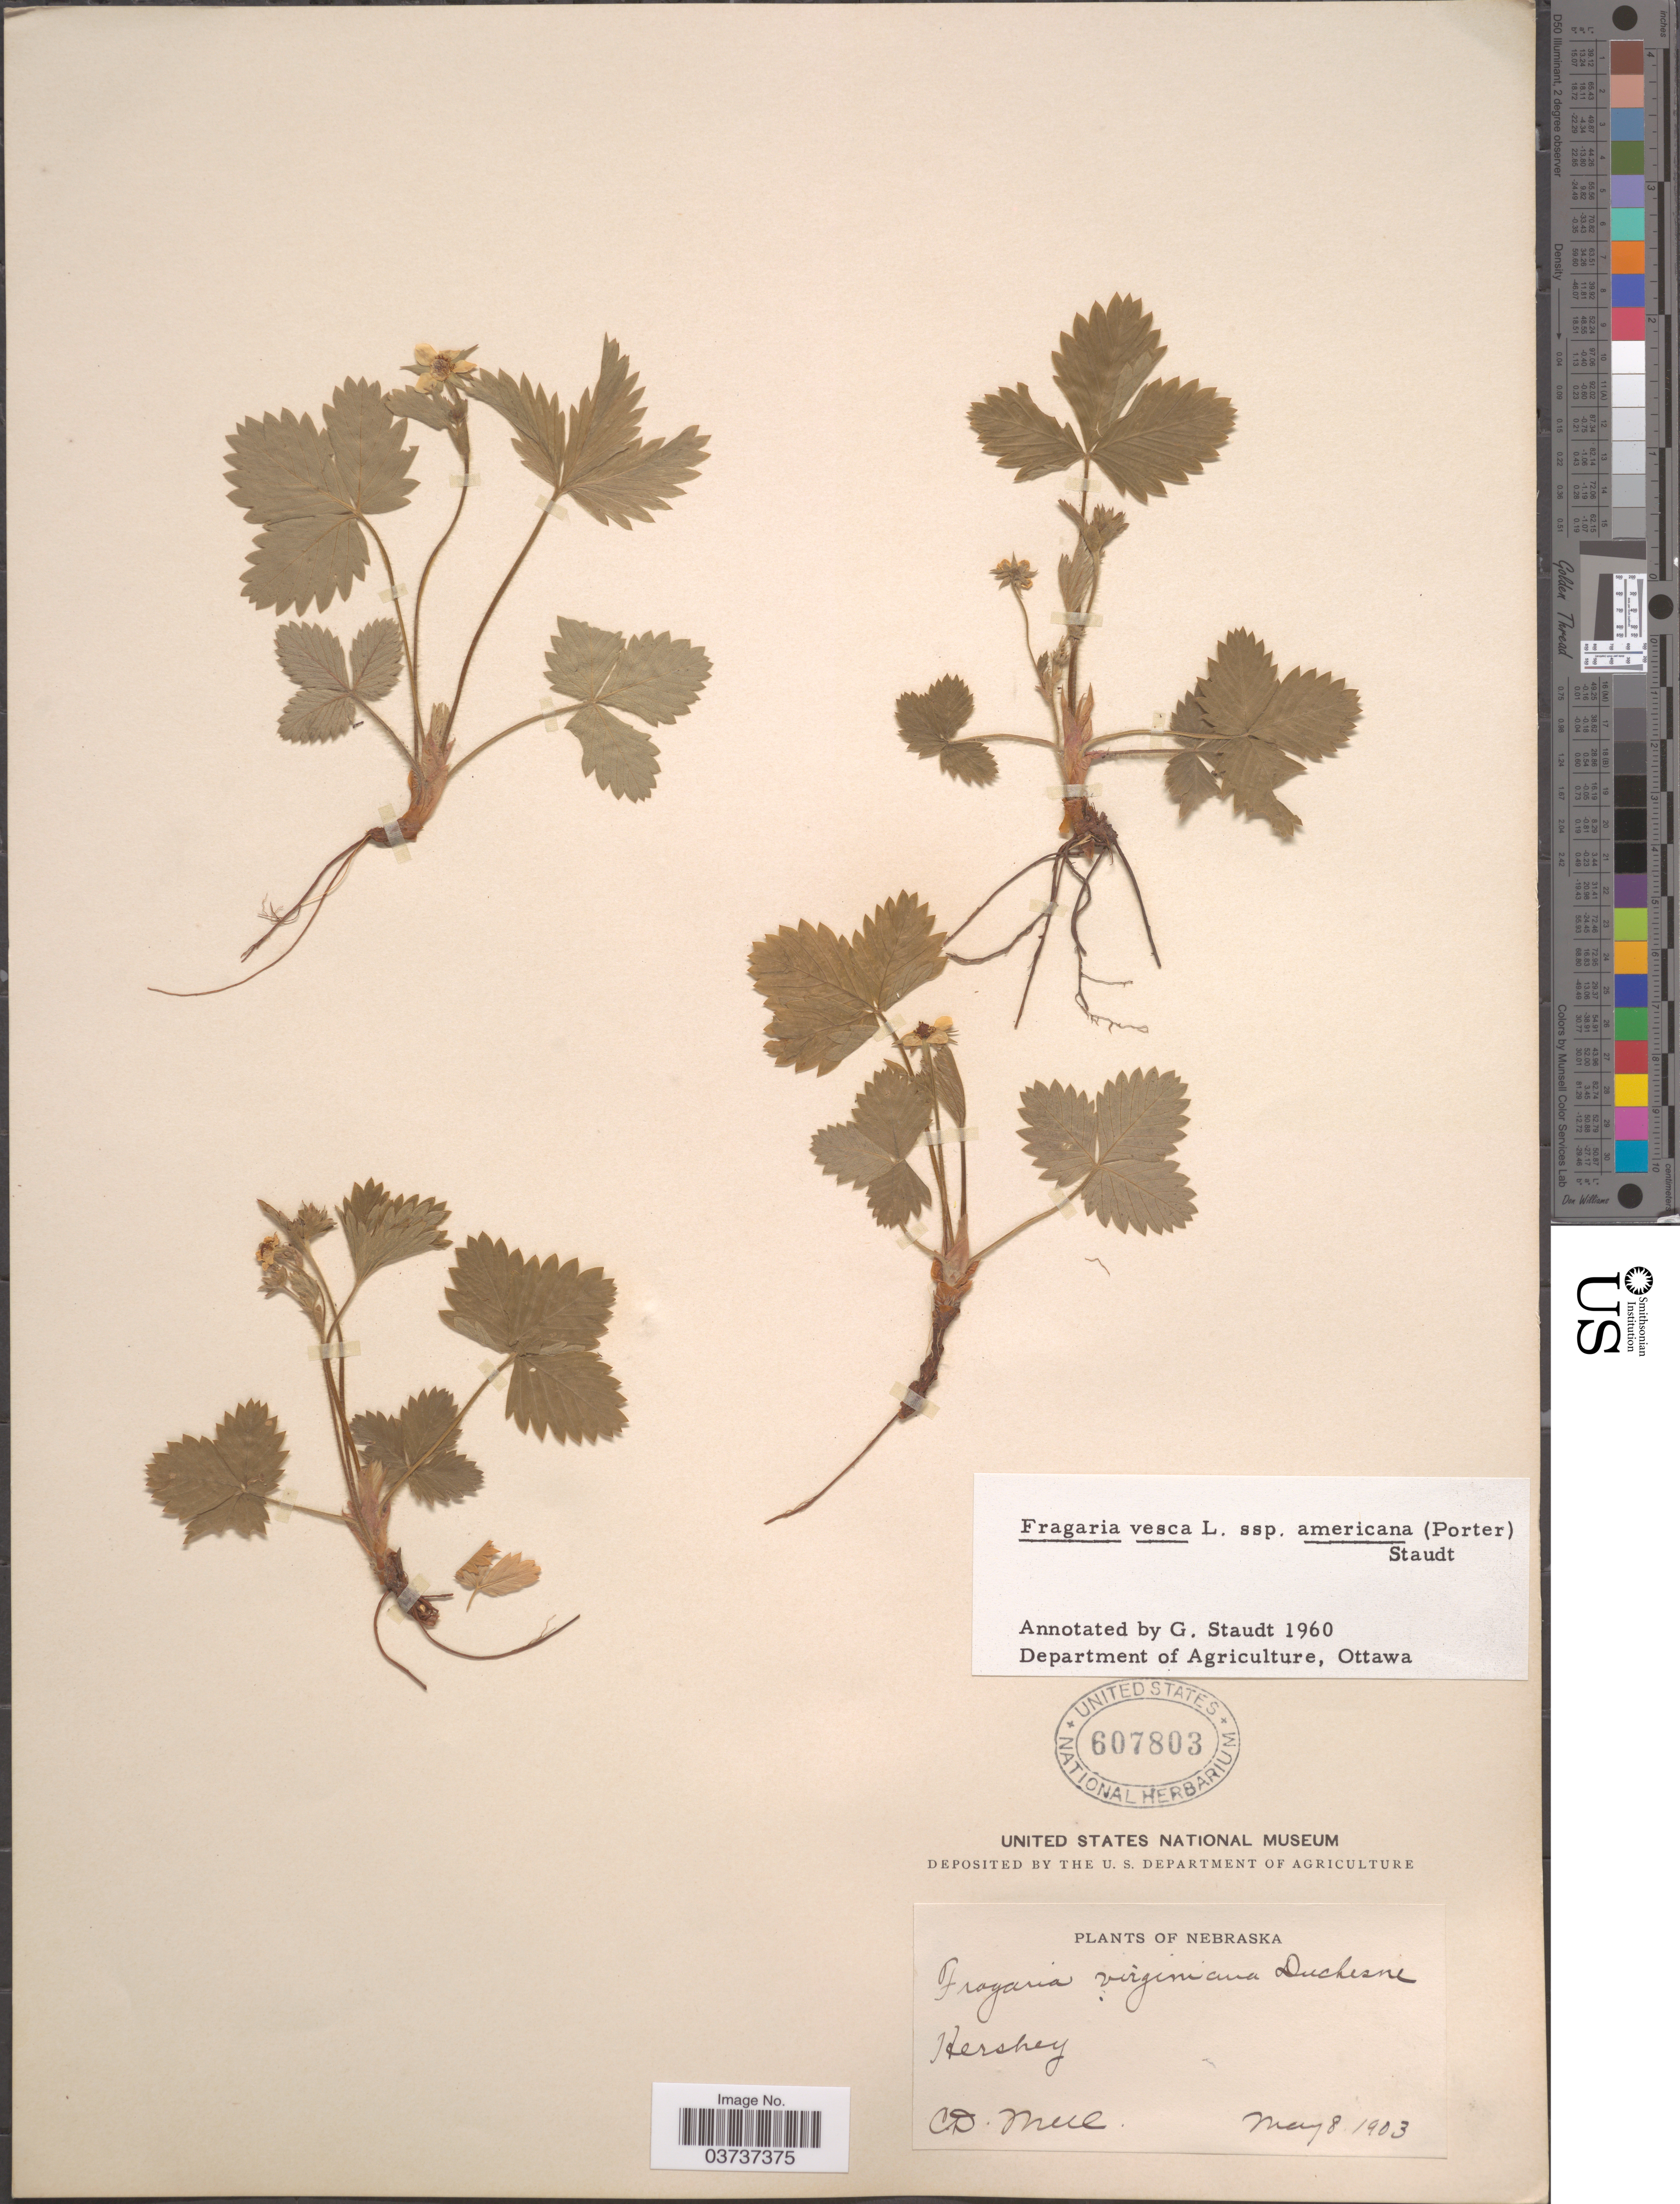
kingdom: Plantae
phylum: Tracheophyta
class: Magnoliopsida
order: Rosales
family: Rosaceae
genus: Fragaria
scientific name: Fragaria vesca subsp. americana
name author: (Porter) Staudt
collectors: C. D. Mell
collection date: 1903-05-08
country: United States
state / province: Nebraska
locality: Hershey.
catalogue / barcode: US 607803